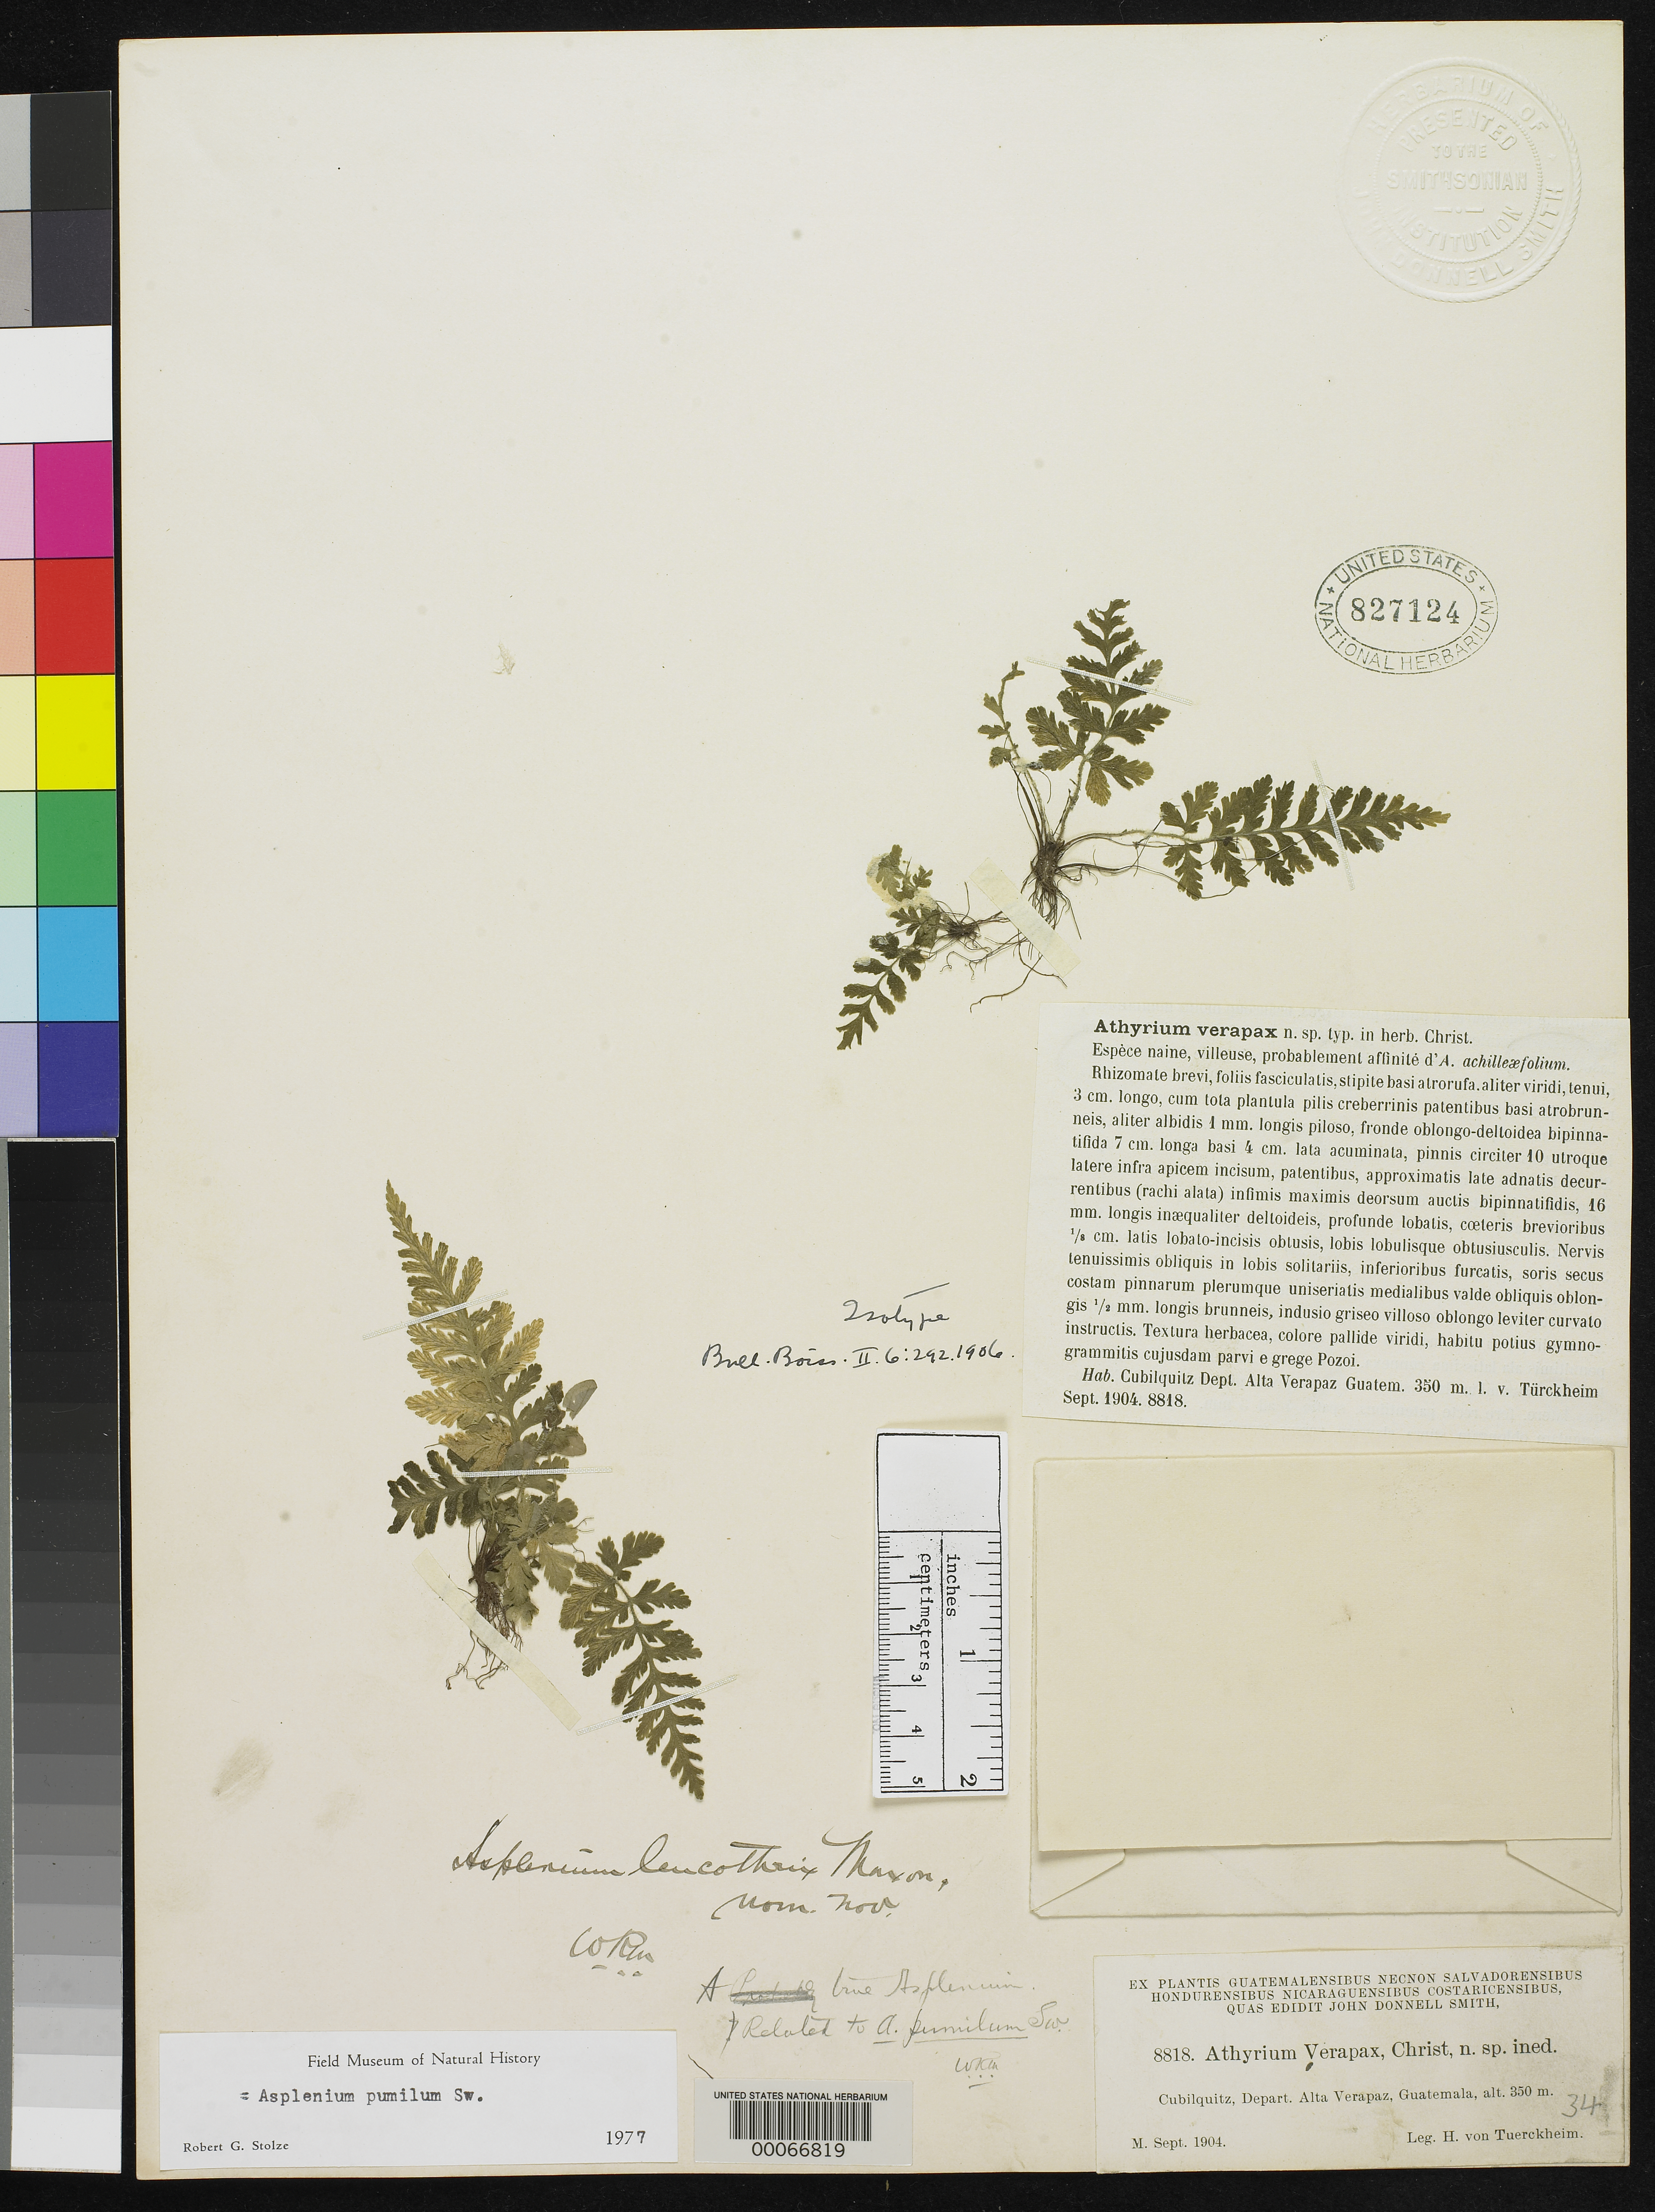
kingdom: Plantae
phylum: Tracheophyta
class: Polypodiopsida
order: Polypodiales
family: Athyriaceae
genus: Athyrium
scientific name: Athyrium verapax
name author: Christ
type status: Isotype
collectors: H. von Türckheim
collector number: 8818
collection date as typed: Sep 1904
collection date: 1904-09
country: Guatemala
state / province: Alta Verapaz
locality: Cubilquitz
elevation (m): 350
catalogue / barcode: US 827124